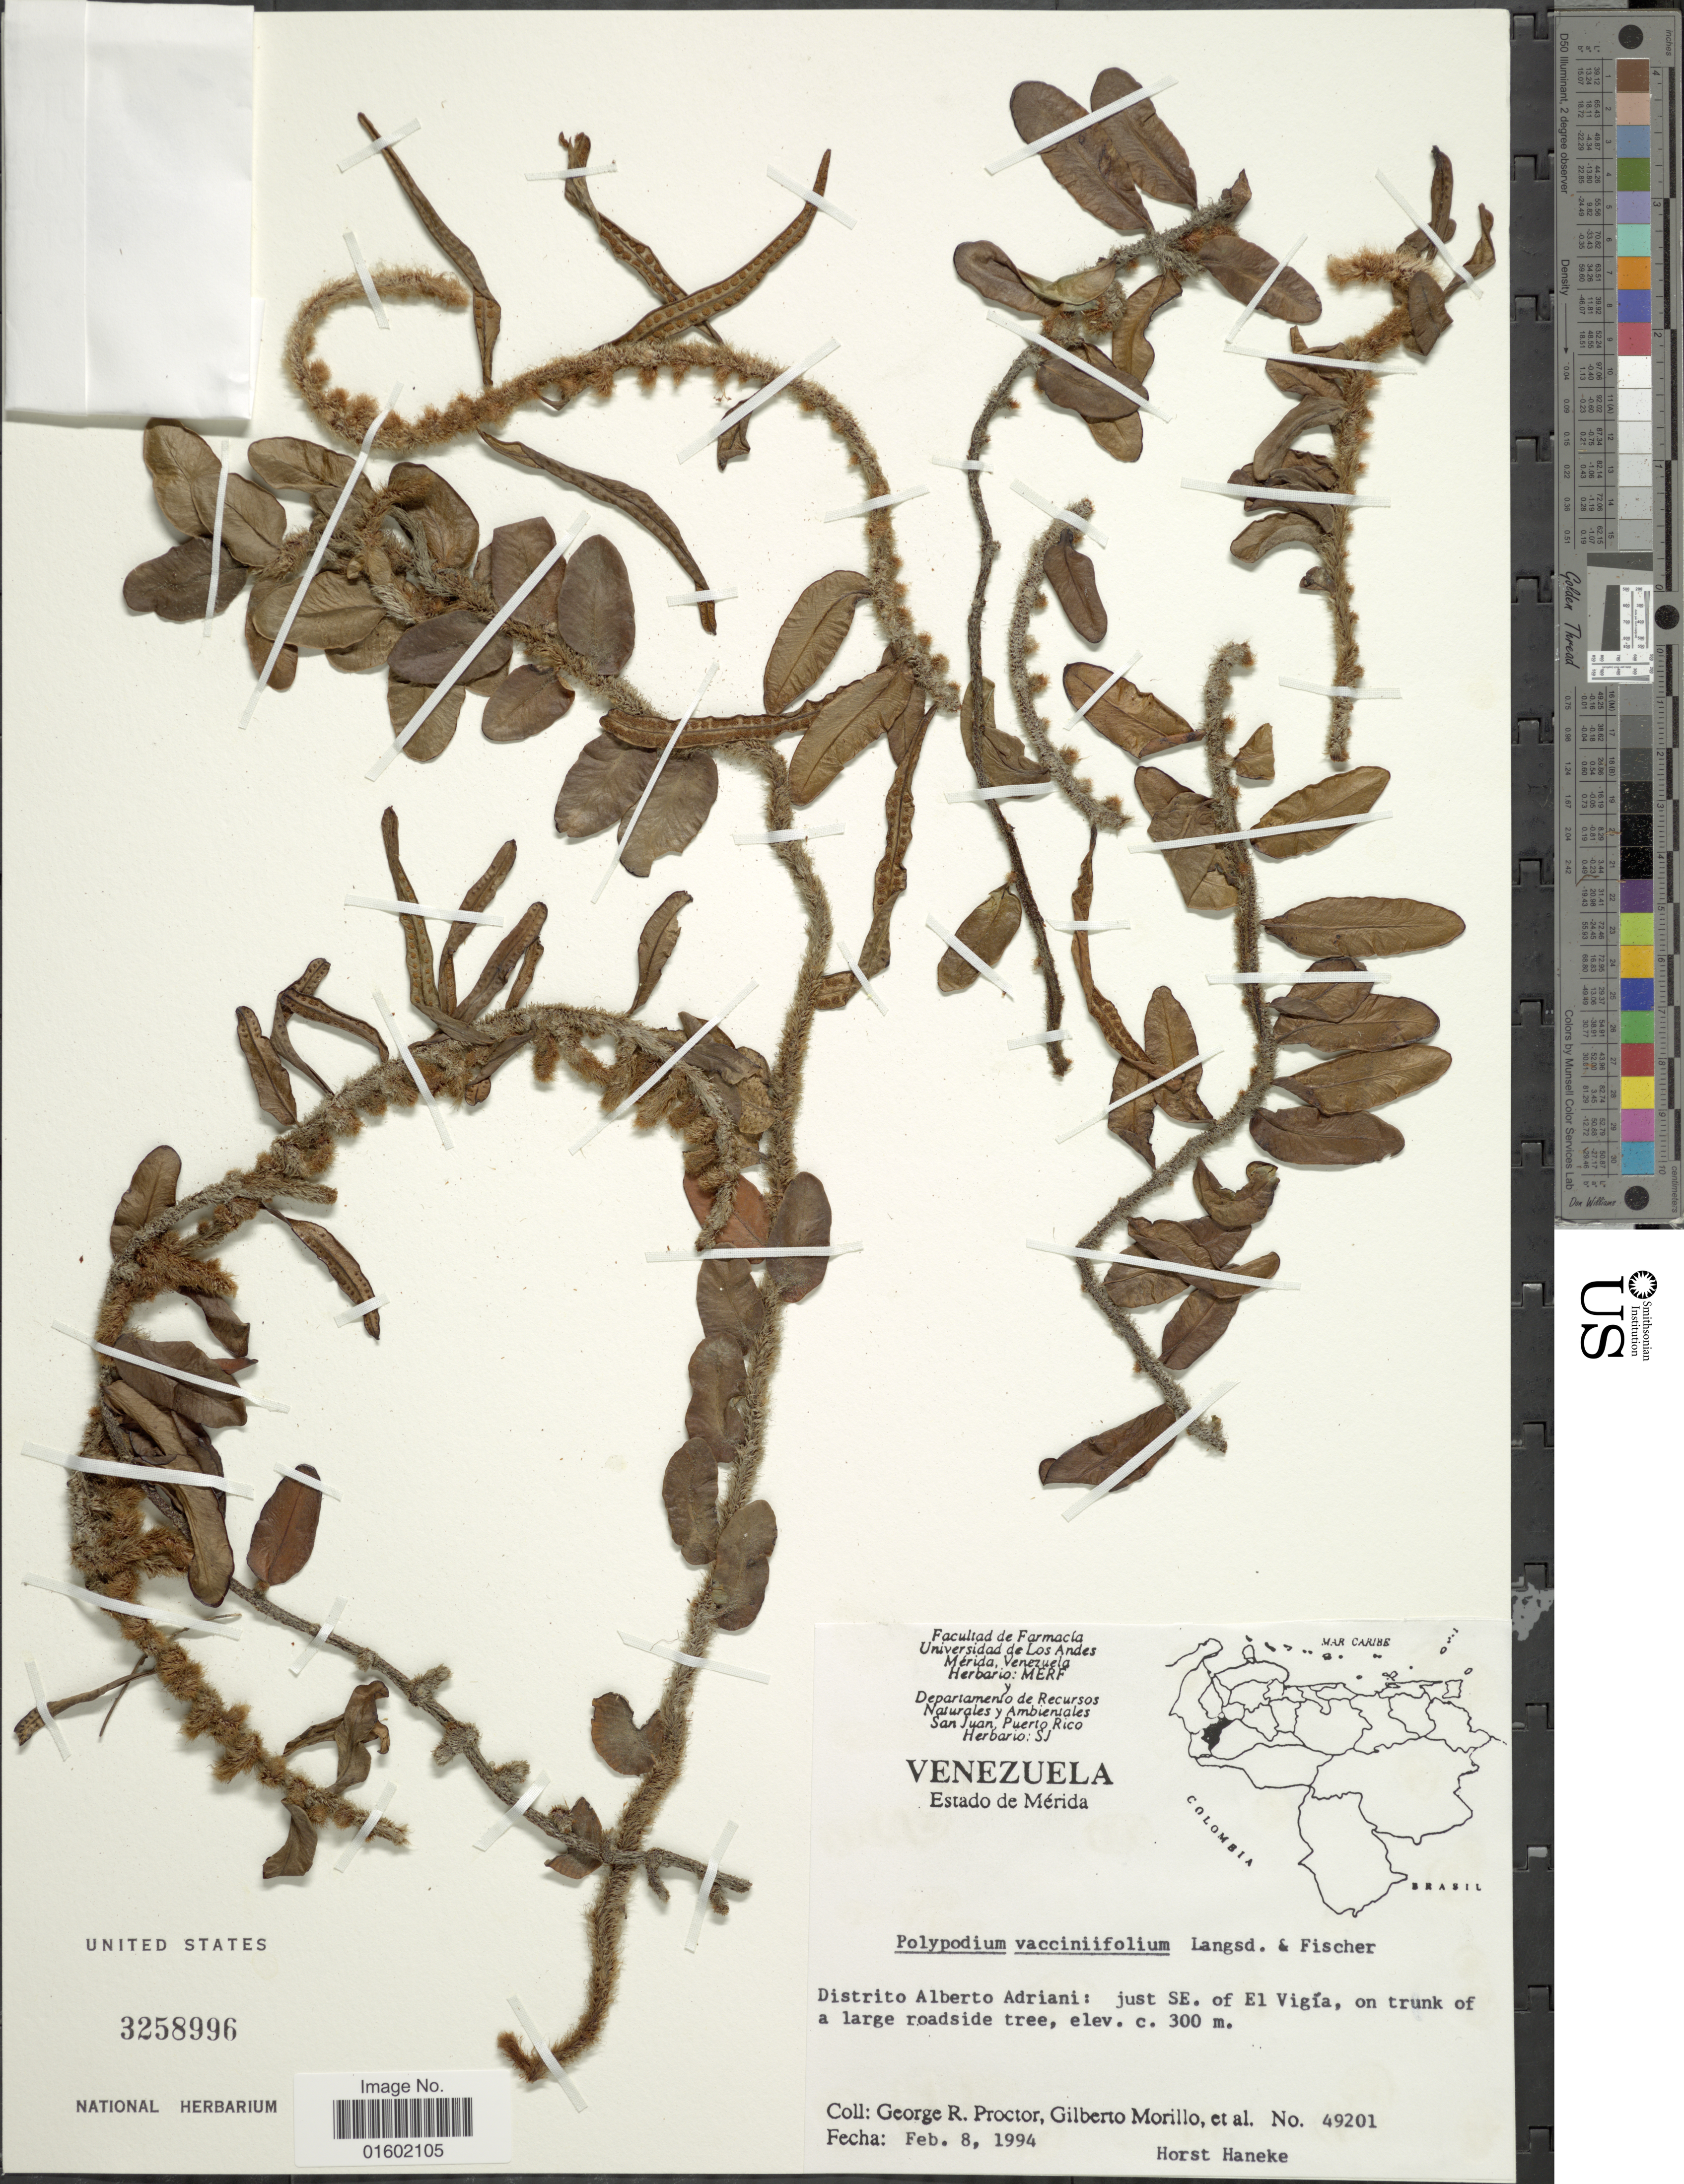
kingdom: Plantae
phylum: Tracheophyta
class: Polypodiopsida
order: Polypodiales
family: Polypodiaceae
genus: Microgramma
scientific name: Microgramma vaccinifolia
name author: (Langsd. & Fisch.) Copel.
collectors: G. R. Proctor, G. N. Morillo & et al.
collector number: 49201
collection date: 1994-02-08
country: Venezuela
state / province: Mérida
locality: Distrito Alberto Adriani: just SE. of El Vigia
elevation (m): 300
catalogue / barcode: US 3258996